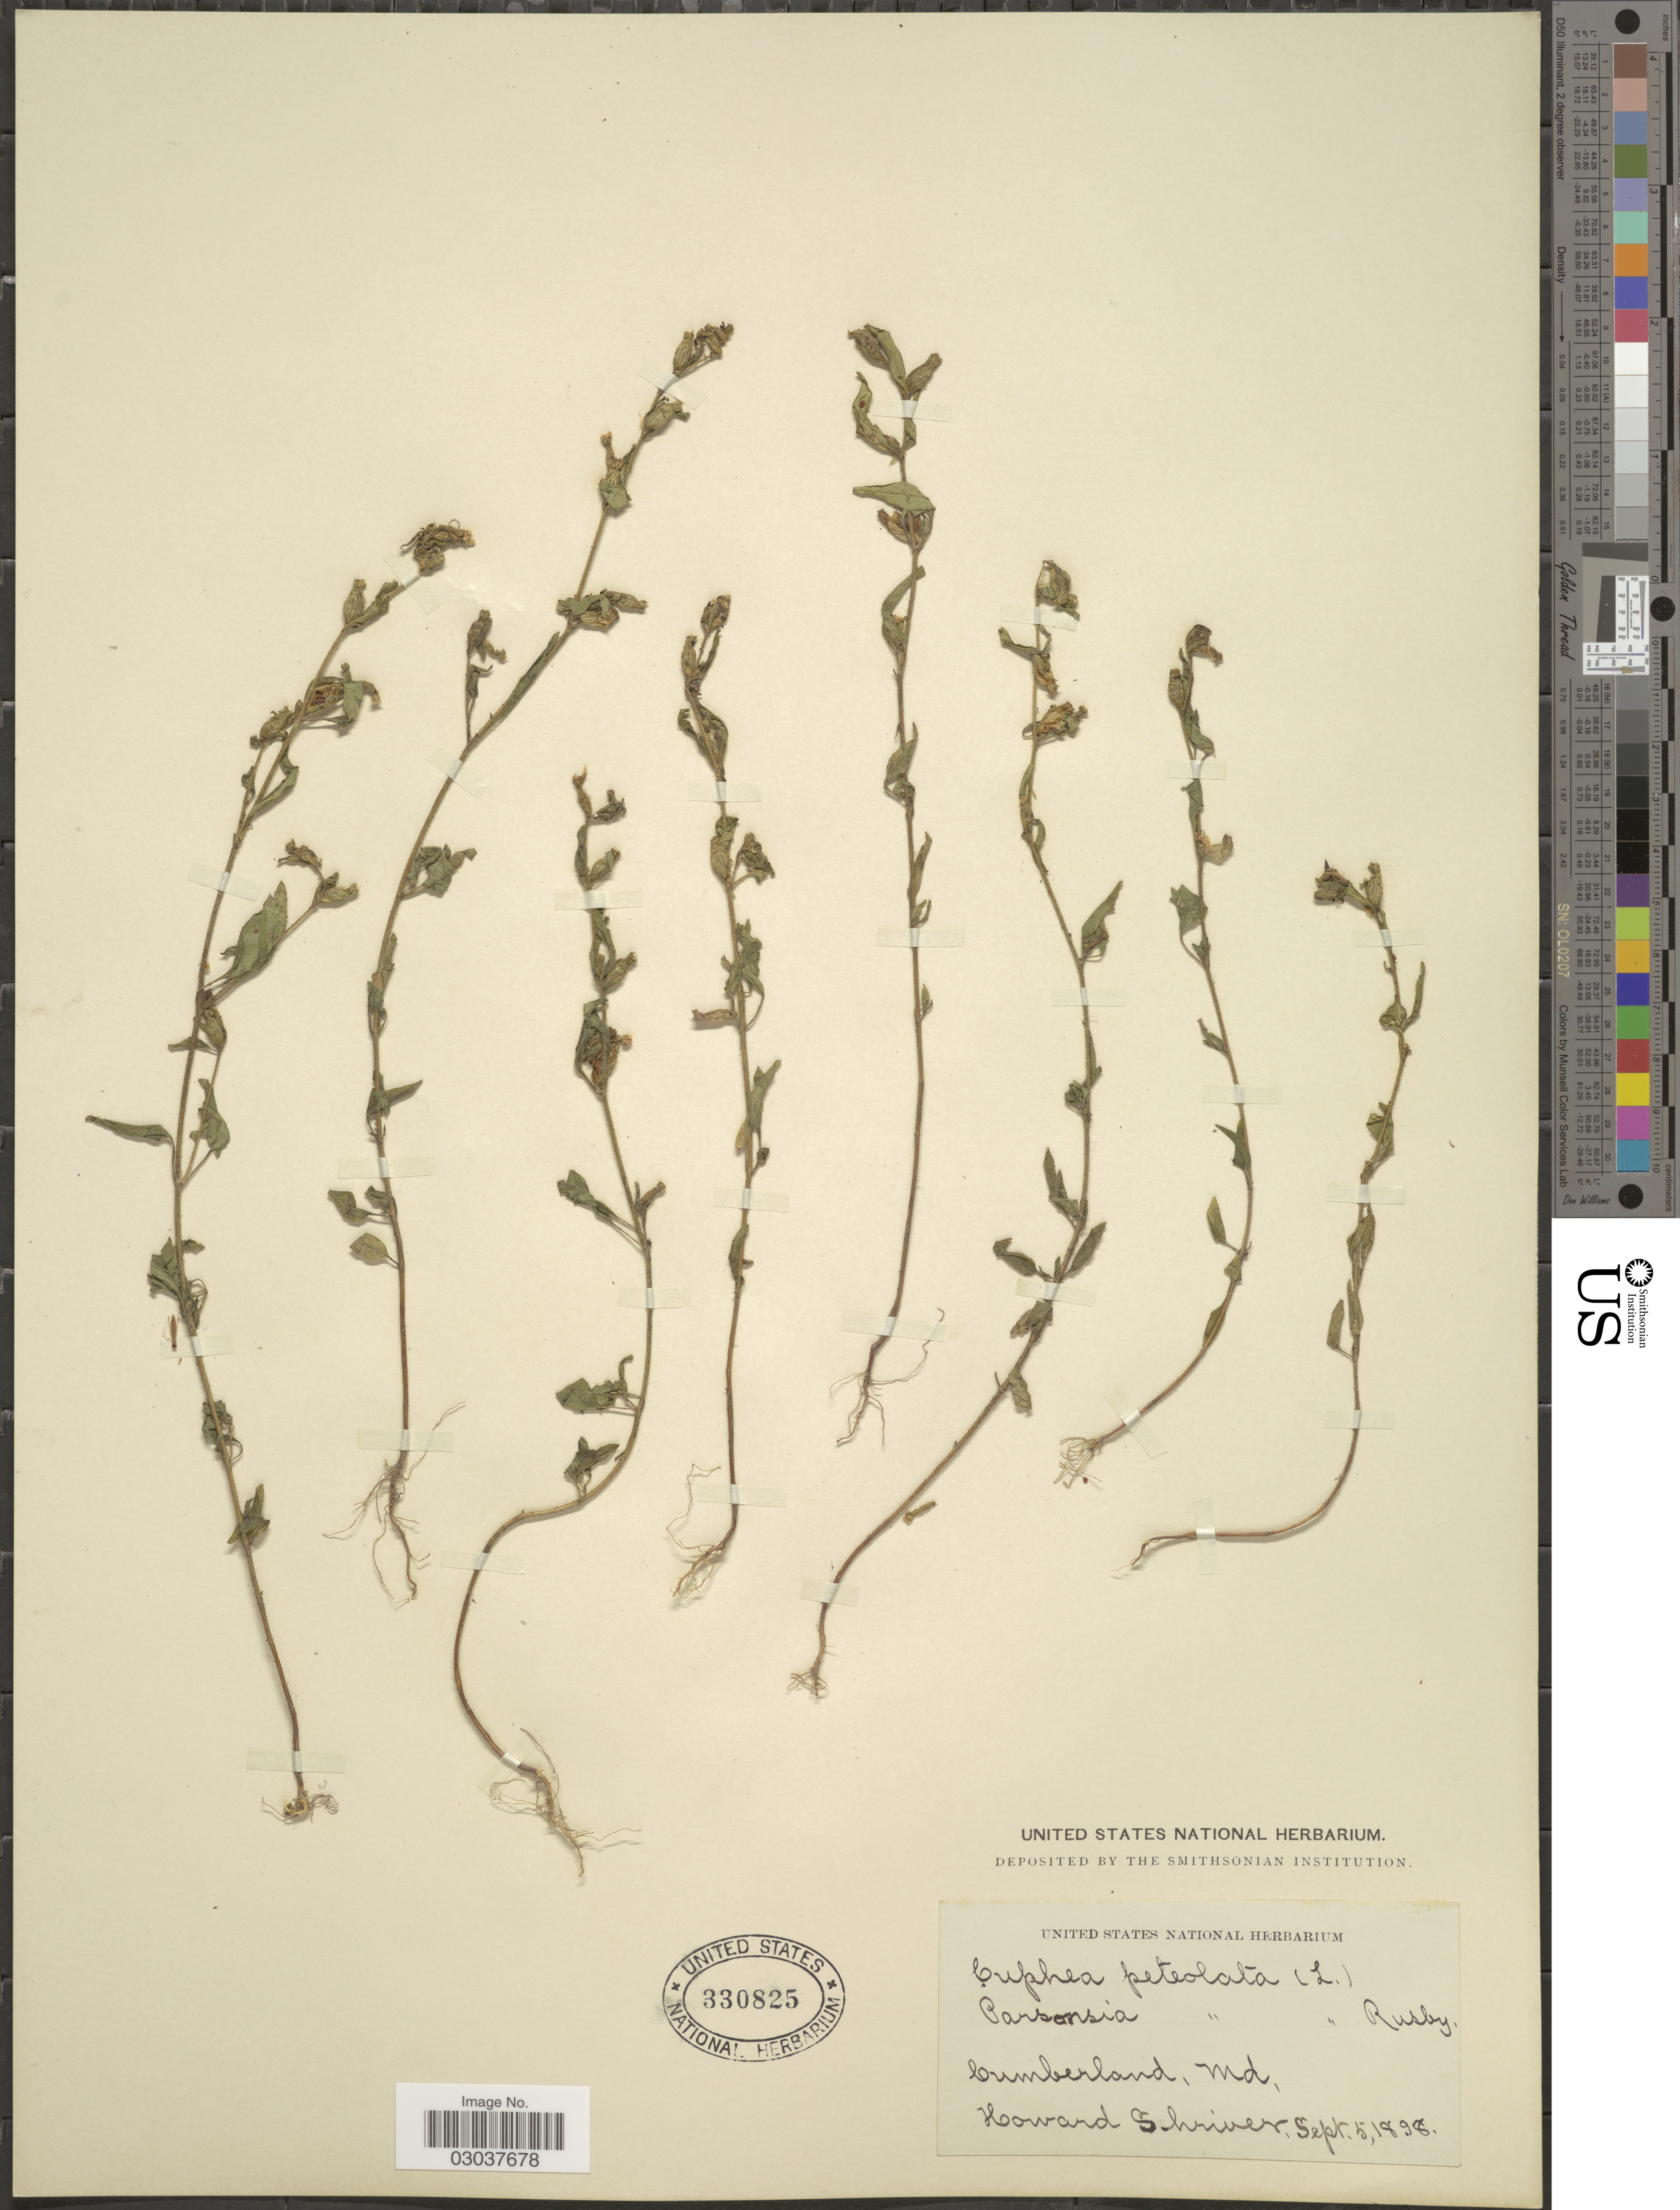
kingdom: Plantae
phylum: Tracheophyta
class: Magnoliopsida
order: Myrtales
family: Lythraceae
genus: Cuphea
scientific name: Cuphea petiolata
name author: Pohl ex Koehne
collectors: H. Shriver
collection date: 1898-09-05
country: United States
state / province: Maryland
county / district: Allegany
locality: Cumberland. MD.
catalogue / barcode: US 330825